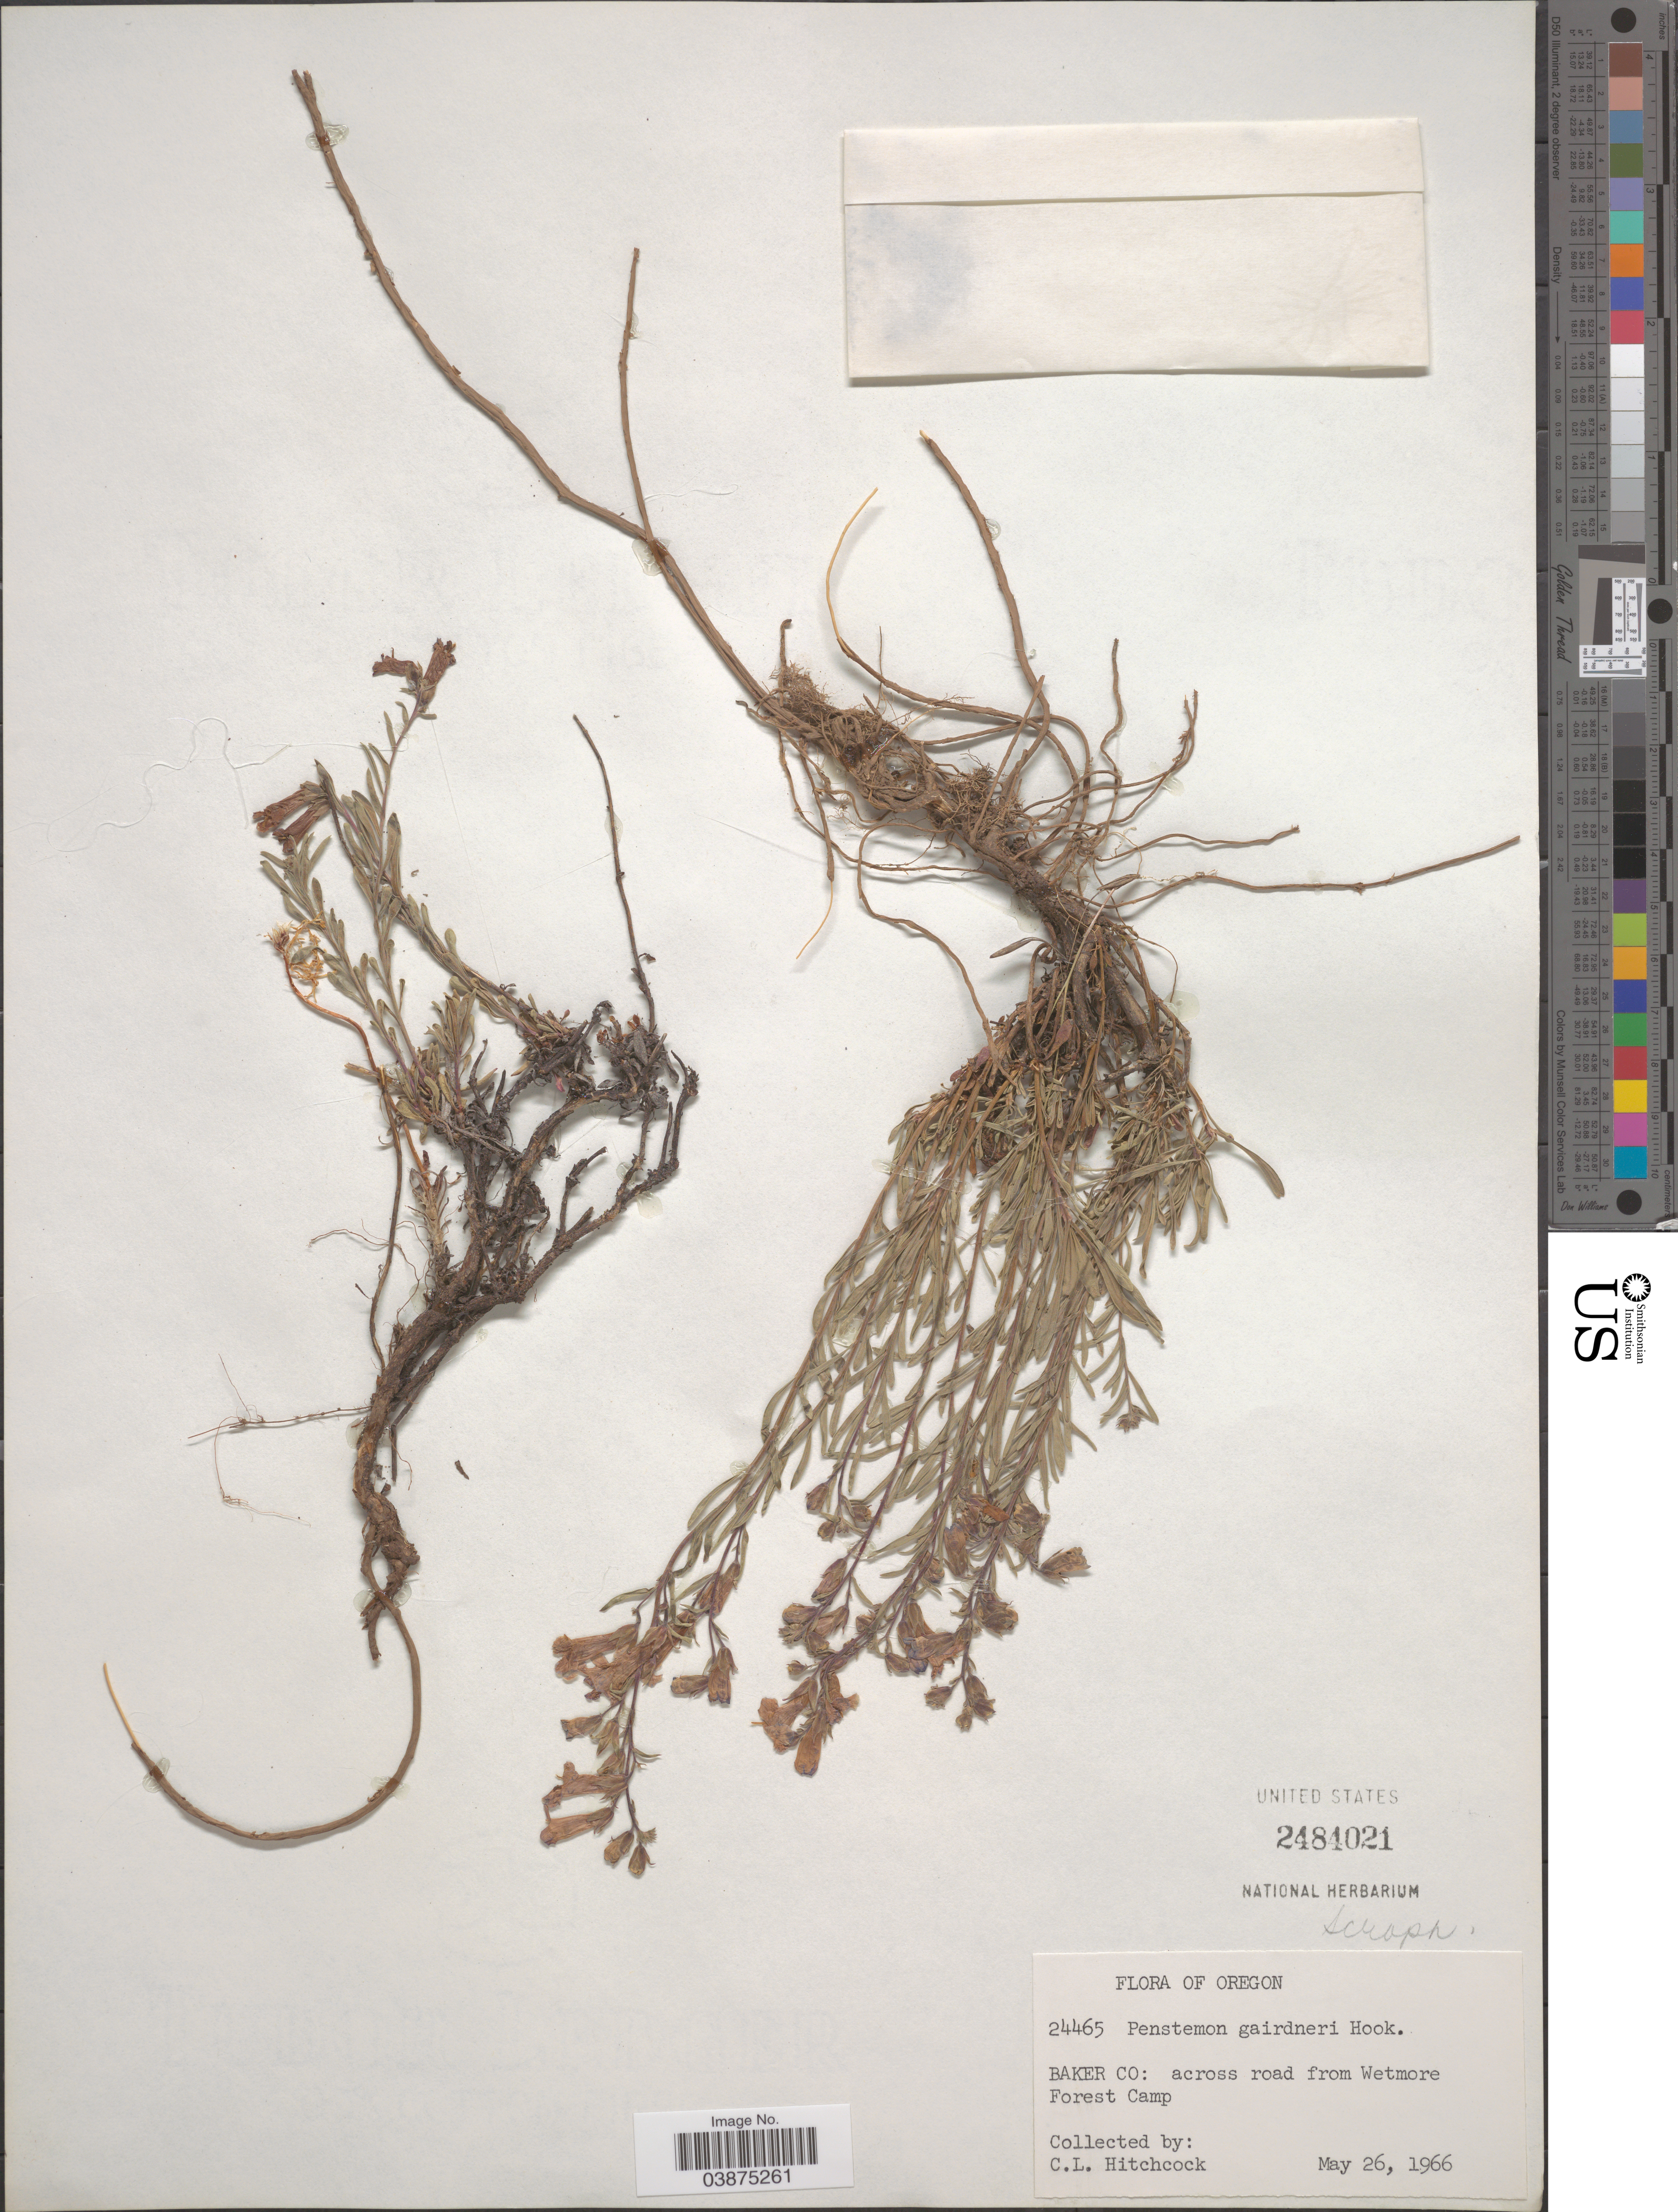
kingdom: Plantae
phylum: Tracheophyta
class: Magnoliopsida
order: Lamiales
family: Plantaginaceae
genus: Penstemon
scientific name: Penstemon gairdneri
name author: Hook.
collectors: C. L. Hitchcock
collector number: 24465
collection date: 1966-05-26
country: United States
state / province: Oregon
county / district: Baker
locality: across road from Wetmore Forest Camp.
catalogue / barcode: US 2484021